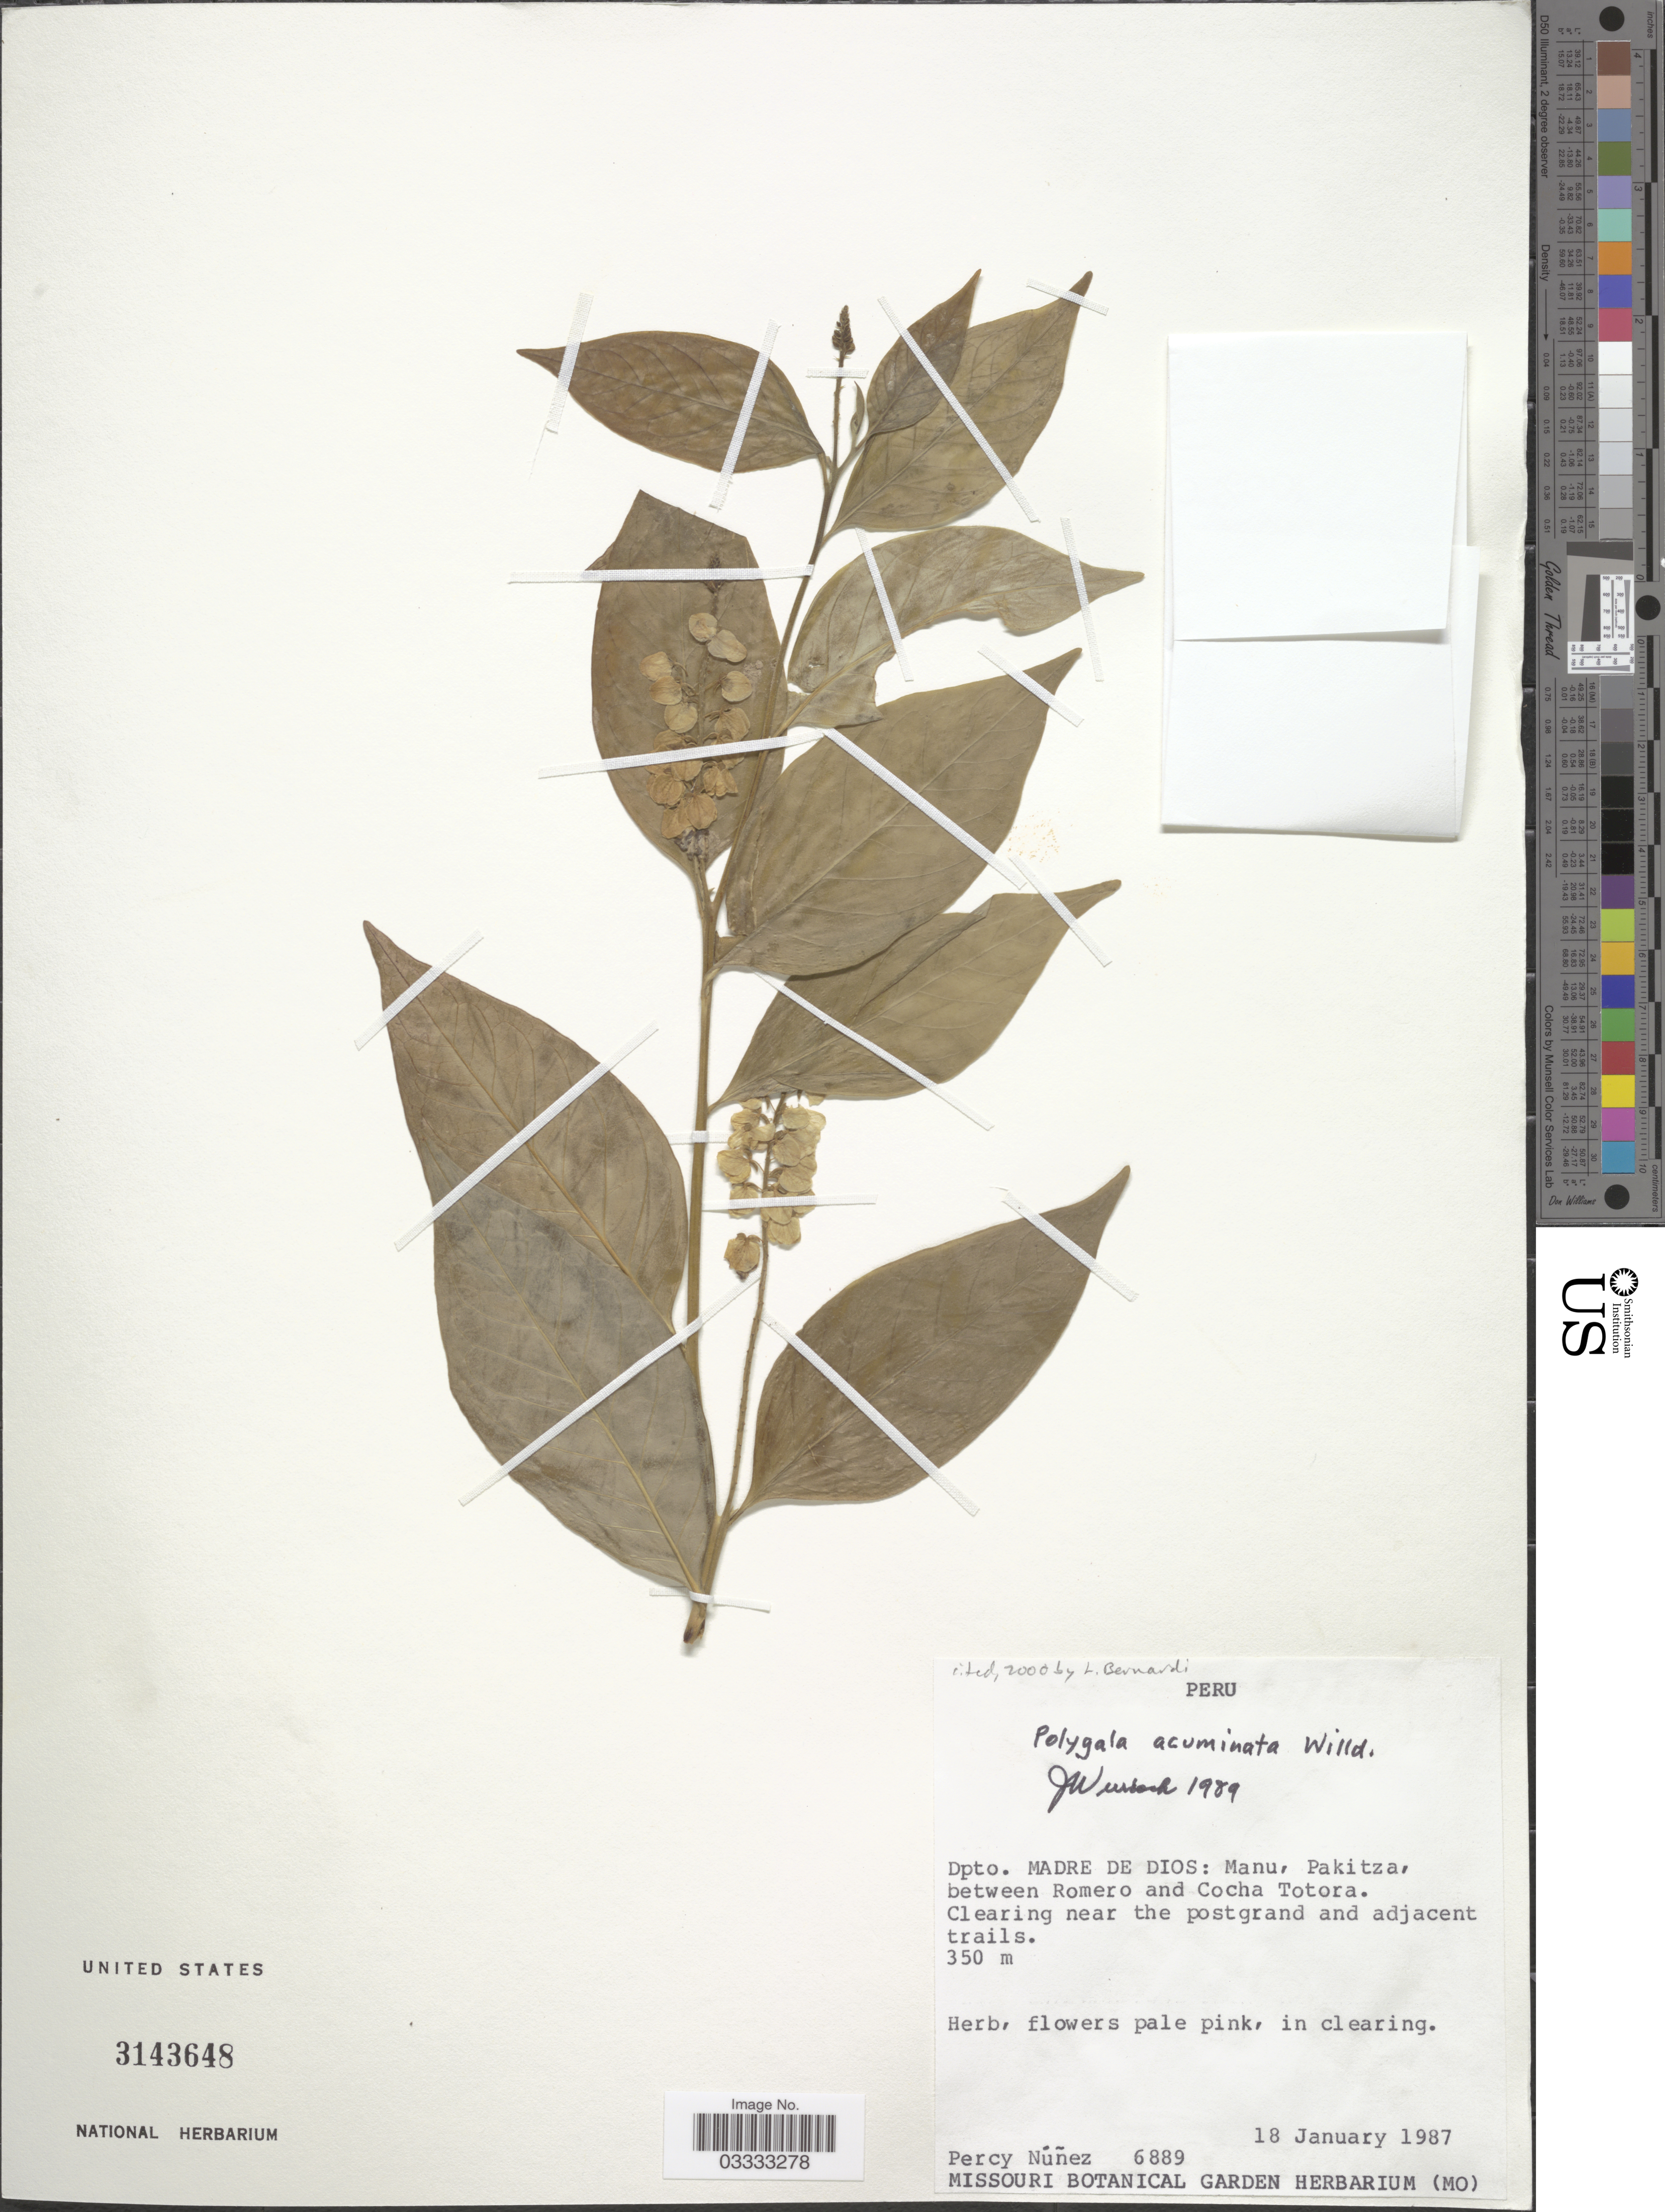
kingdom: Plantae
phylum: Tracheophyta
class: Magnoliopsida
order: Fabales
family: Polygalaceae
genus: Asemeia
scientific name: Asemeia acuminata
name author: (Willd.) J.F.B. Pastore & J.R. Abbott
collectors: P. Nuñez V.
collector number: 6889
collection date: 1987-01-18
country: Peru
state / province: Madre de Dios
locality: Dpto. Madre de Dios: Manu, Pakitza, between Romero and Cocha Totora.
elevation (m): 350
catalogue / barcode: US 3143648